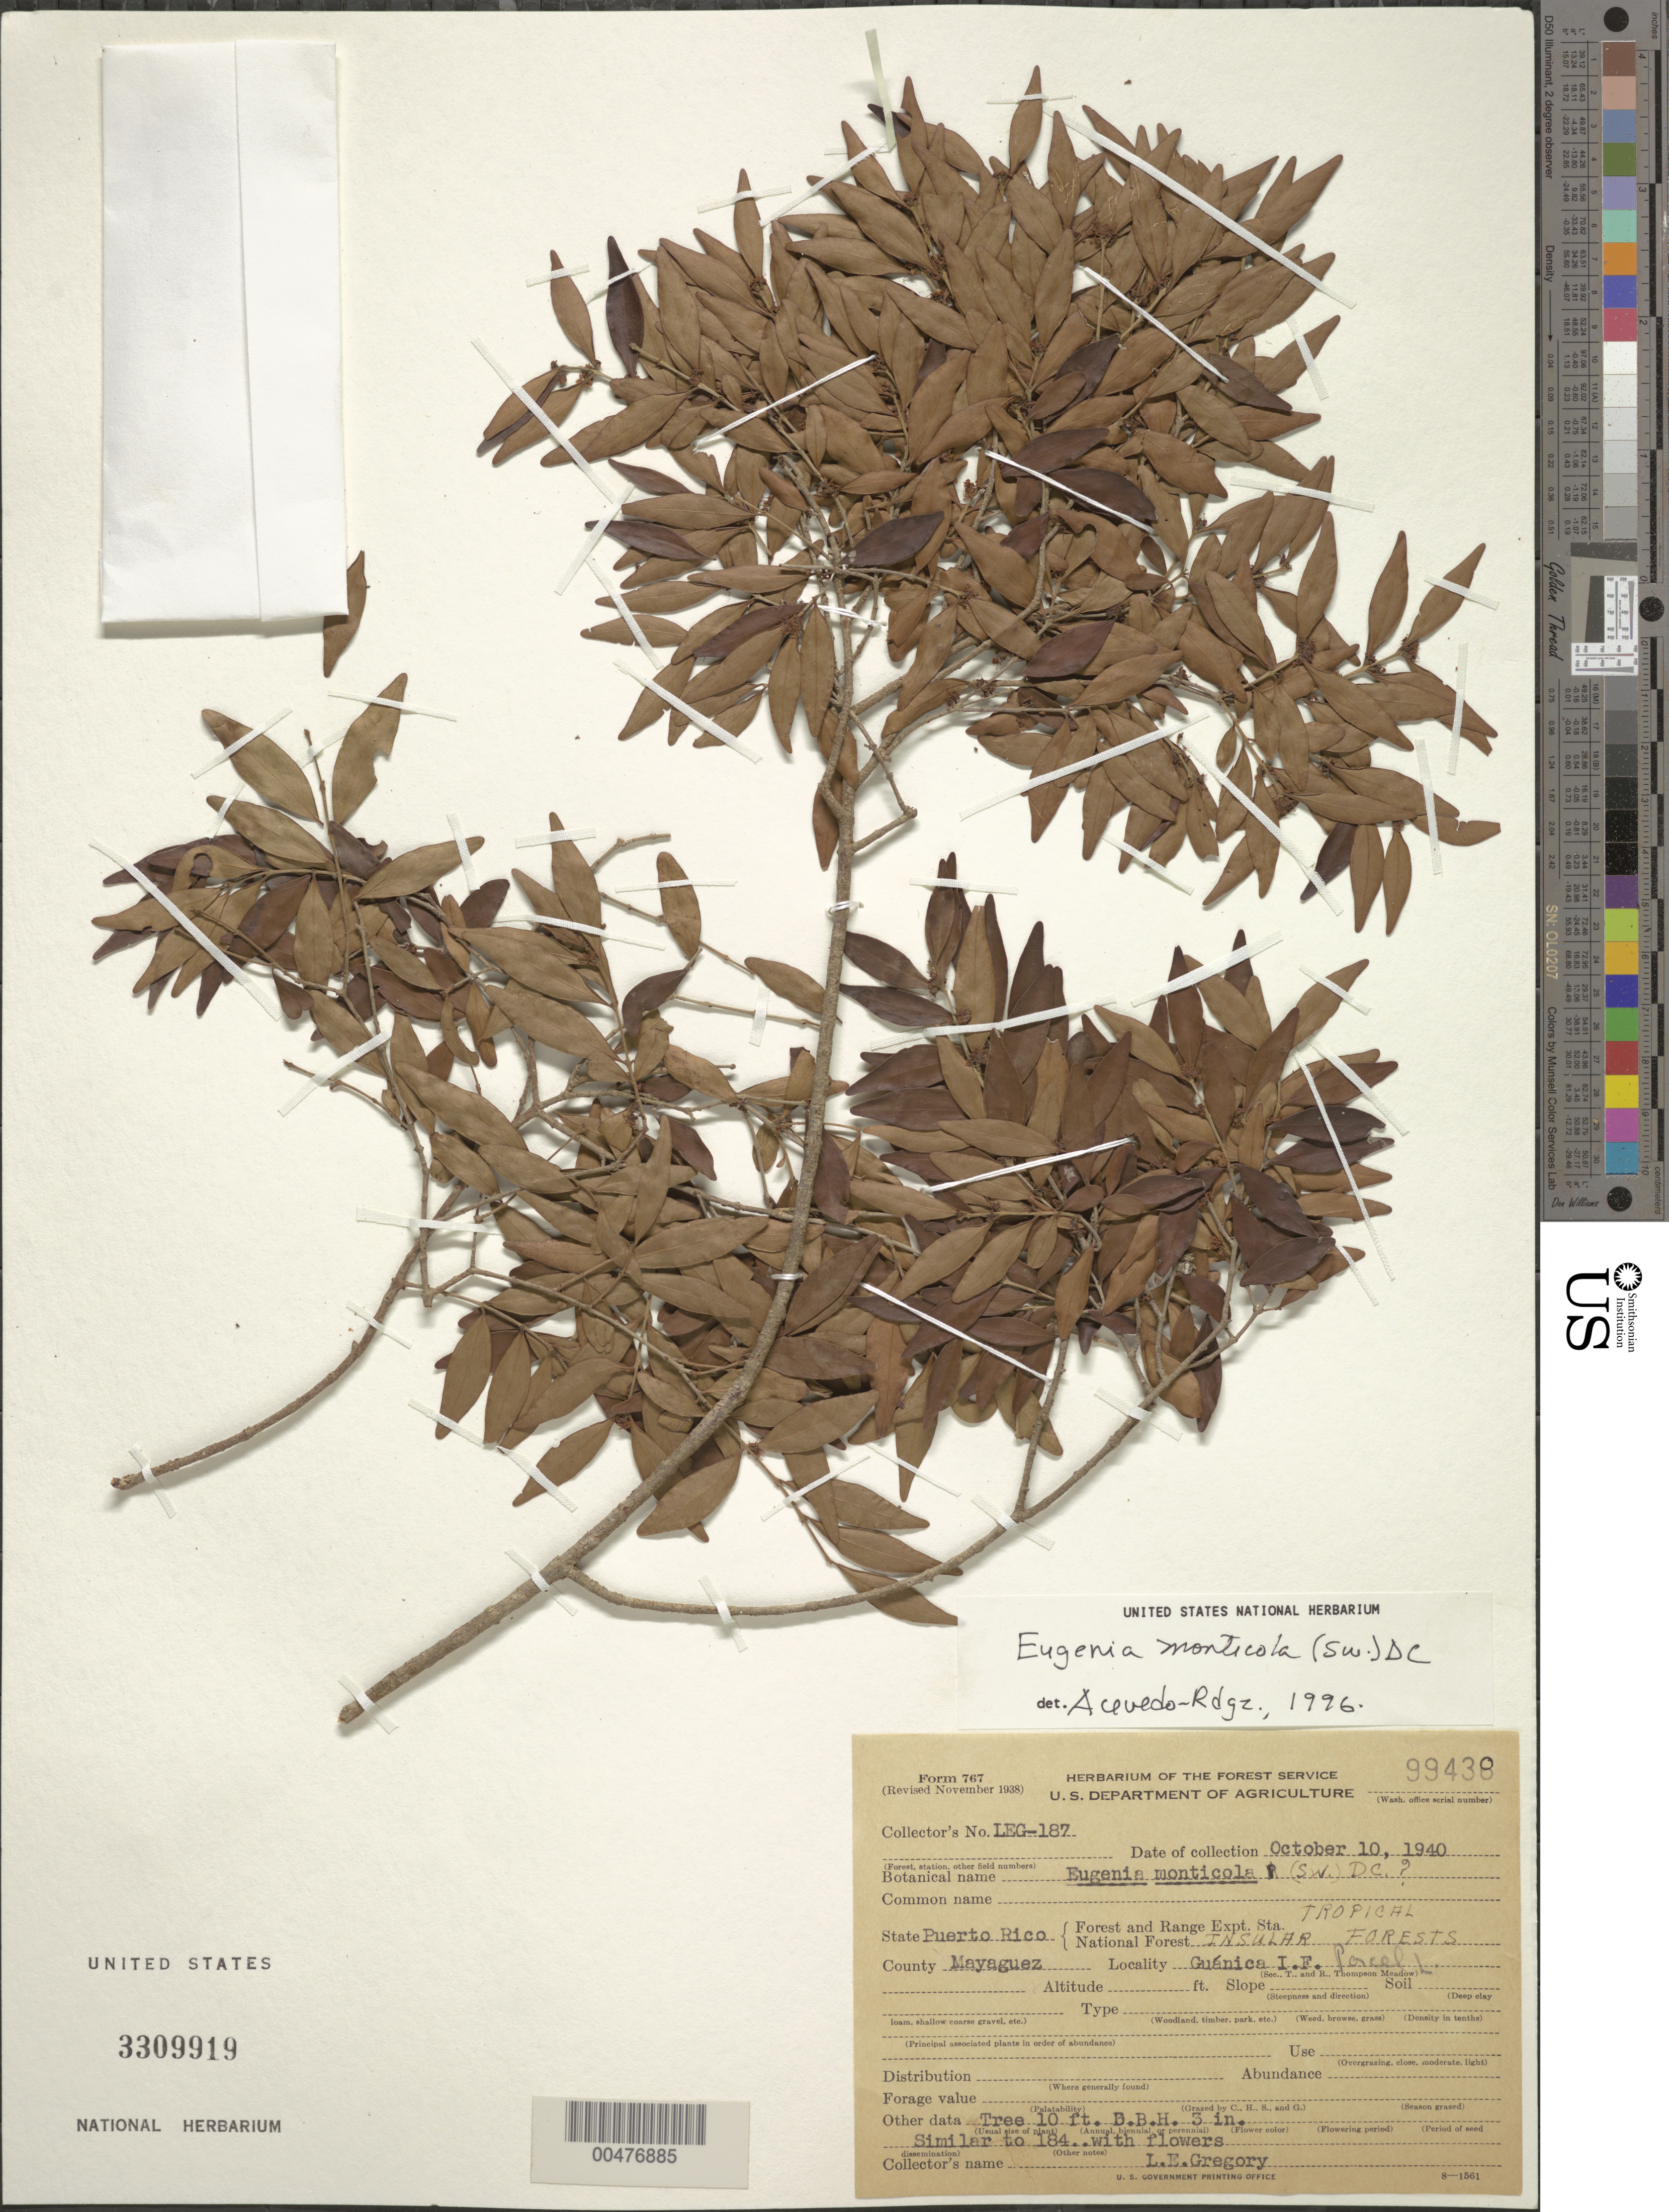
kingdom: Plantae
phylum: Tracheophyta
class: Magnoliopsida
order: Lamiales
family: Verbenaceae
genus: Citharexylum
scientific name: Citharexylum fruticosum var. villosum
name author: (Jacq.) O.E. Schulz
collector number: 187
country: U.S. Virgin Islands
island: St. John Island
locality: St. John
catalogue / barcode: US 3309919